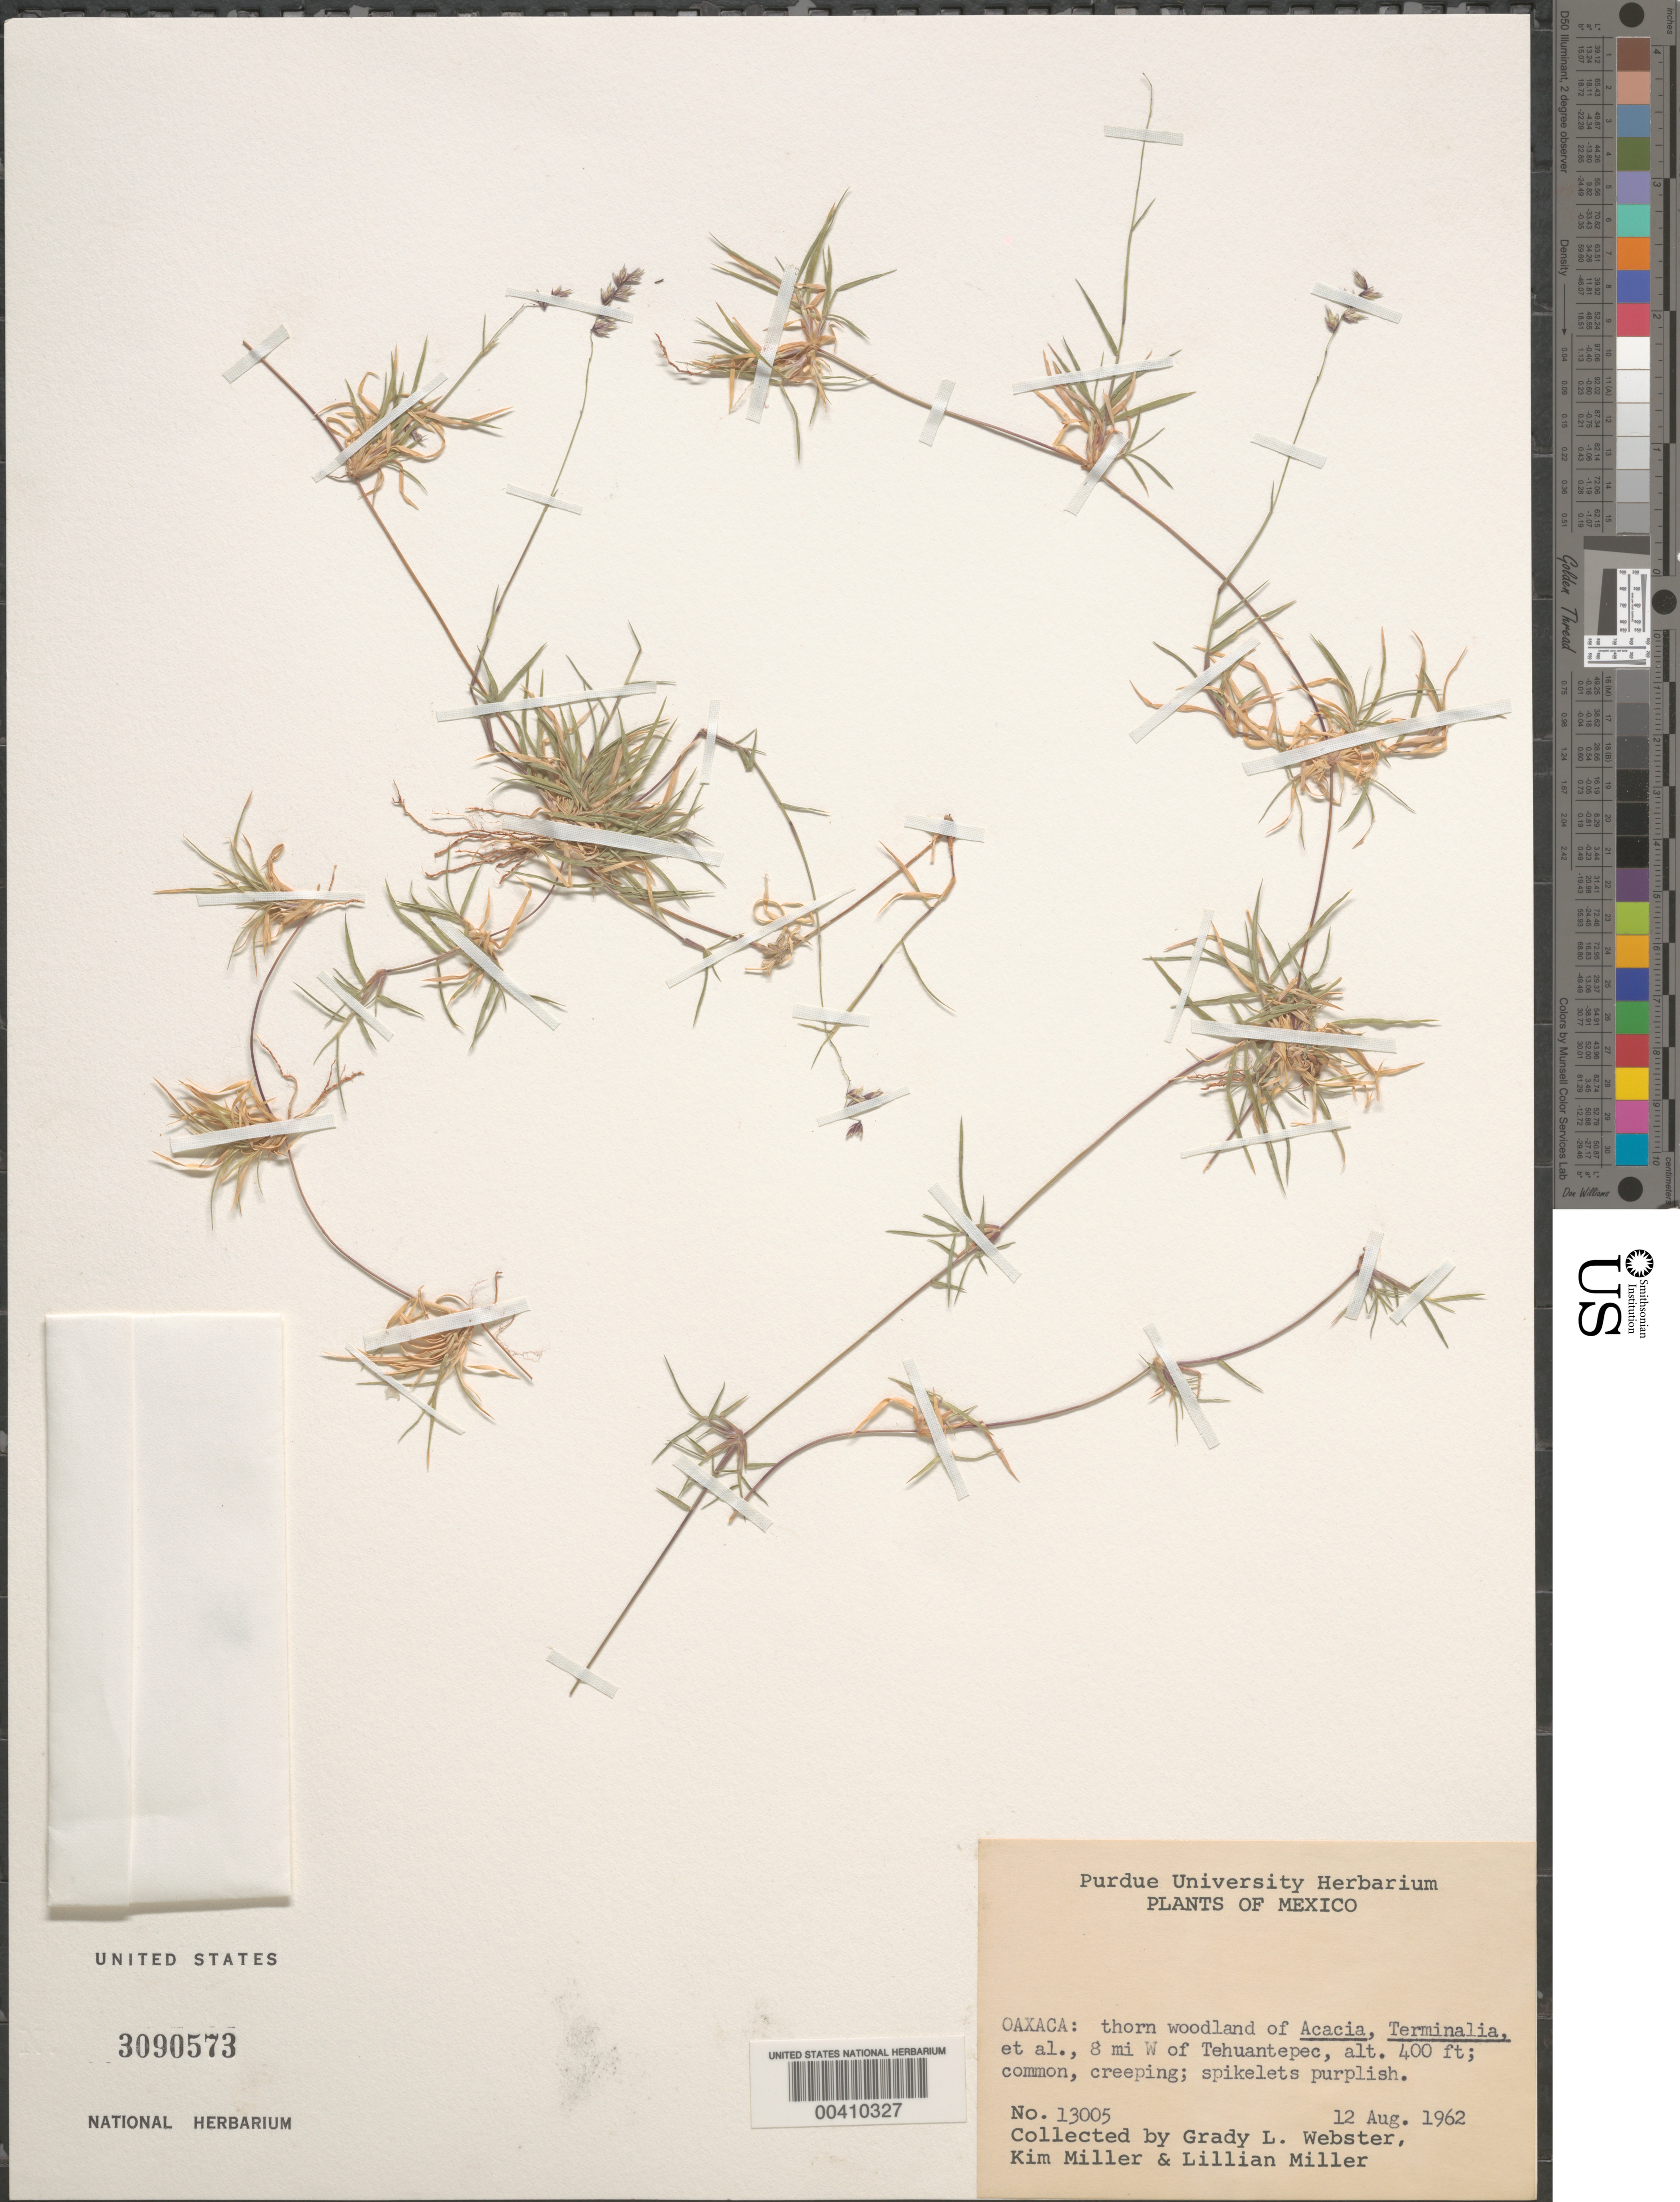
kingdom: Plantae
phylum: Tracheophyta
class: Liliopsida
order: Poales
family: Poaceae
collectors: G. L. Webster, K. Miller & L. Miller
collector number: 13005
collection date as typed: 12 Aug 1962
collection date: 1962-08-12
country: Mexico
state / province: Oaxaca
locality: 8 mi W of Tehuantepec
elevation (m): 122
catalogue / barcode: US 3090573